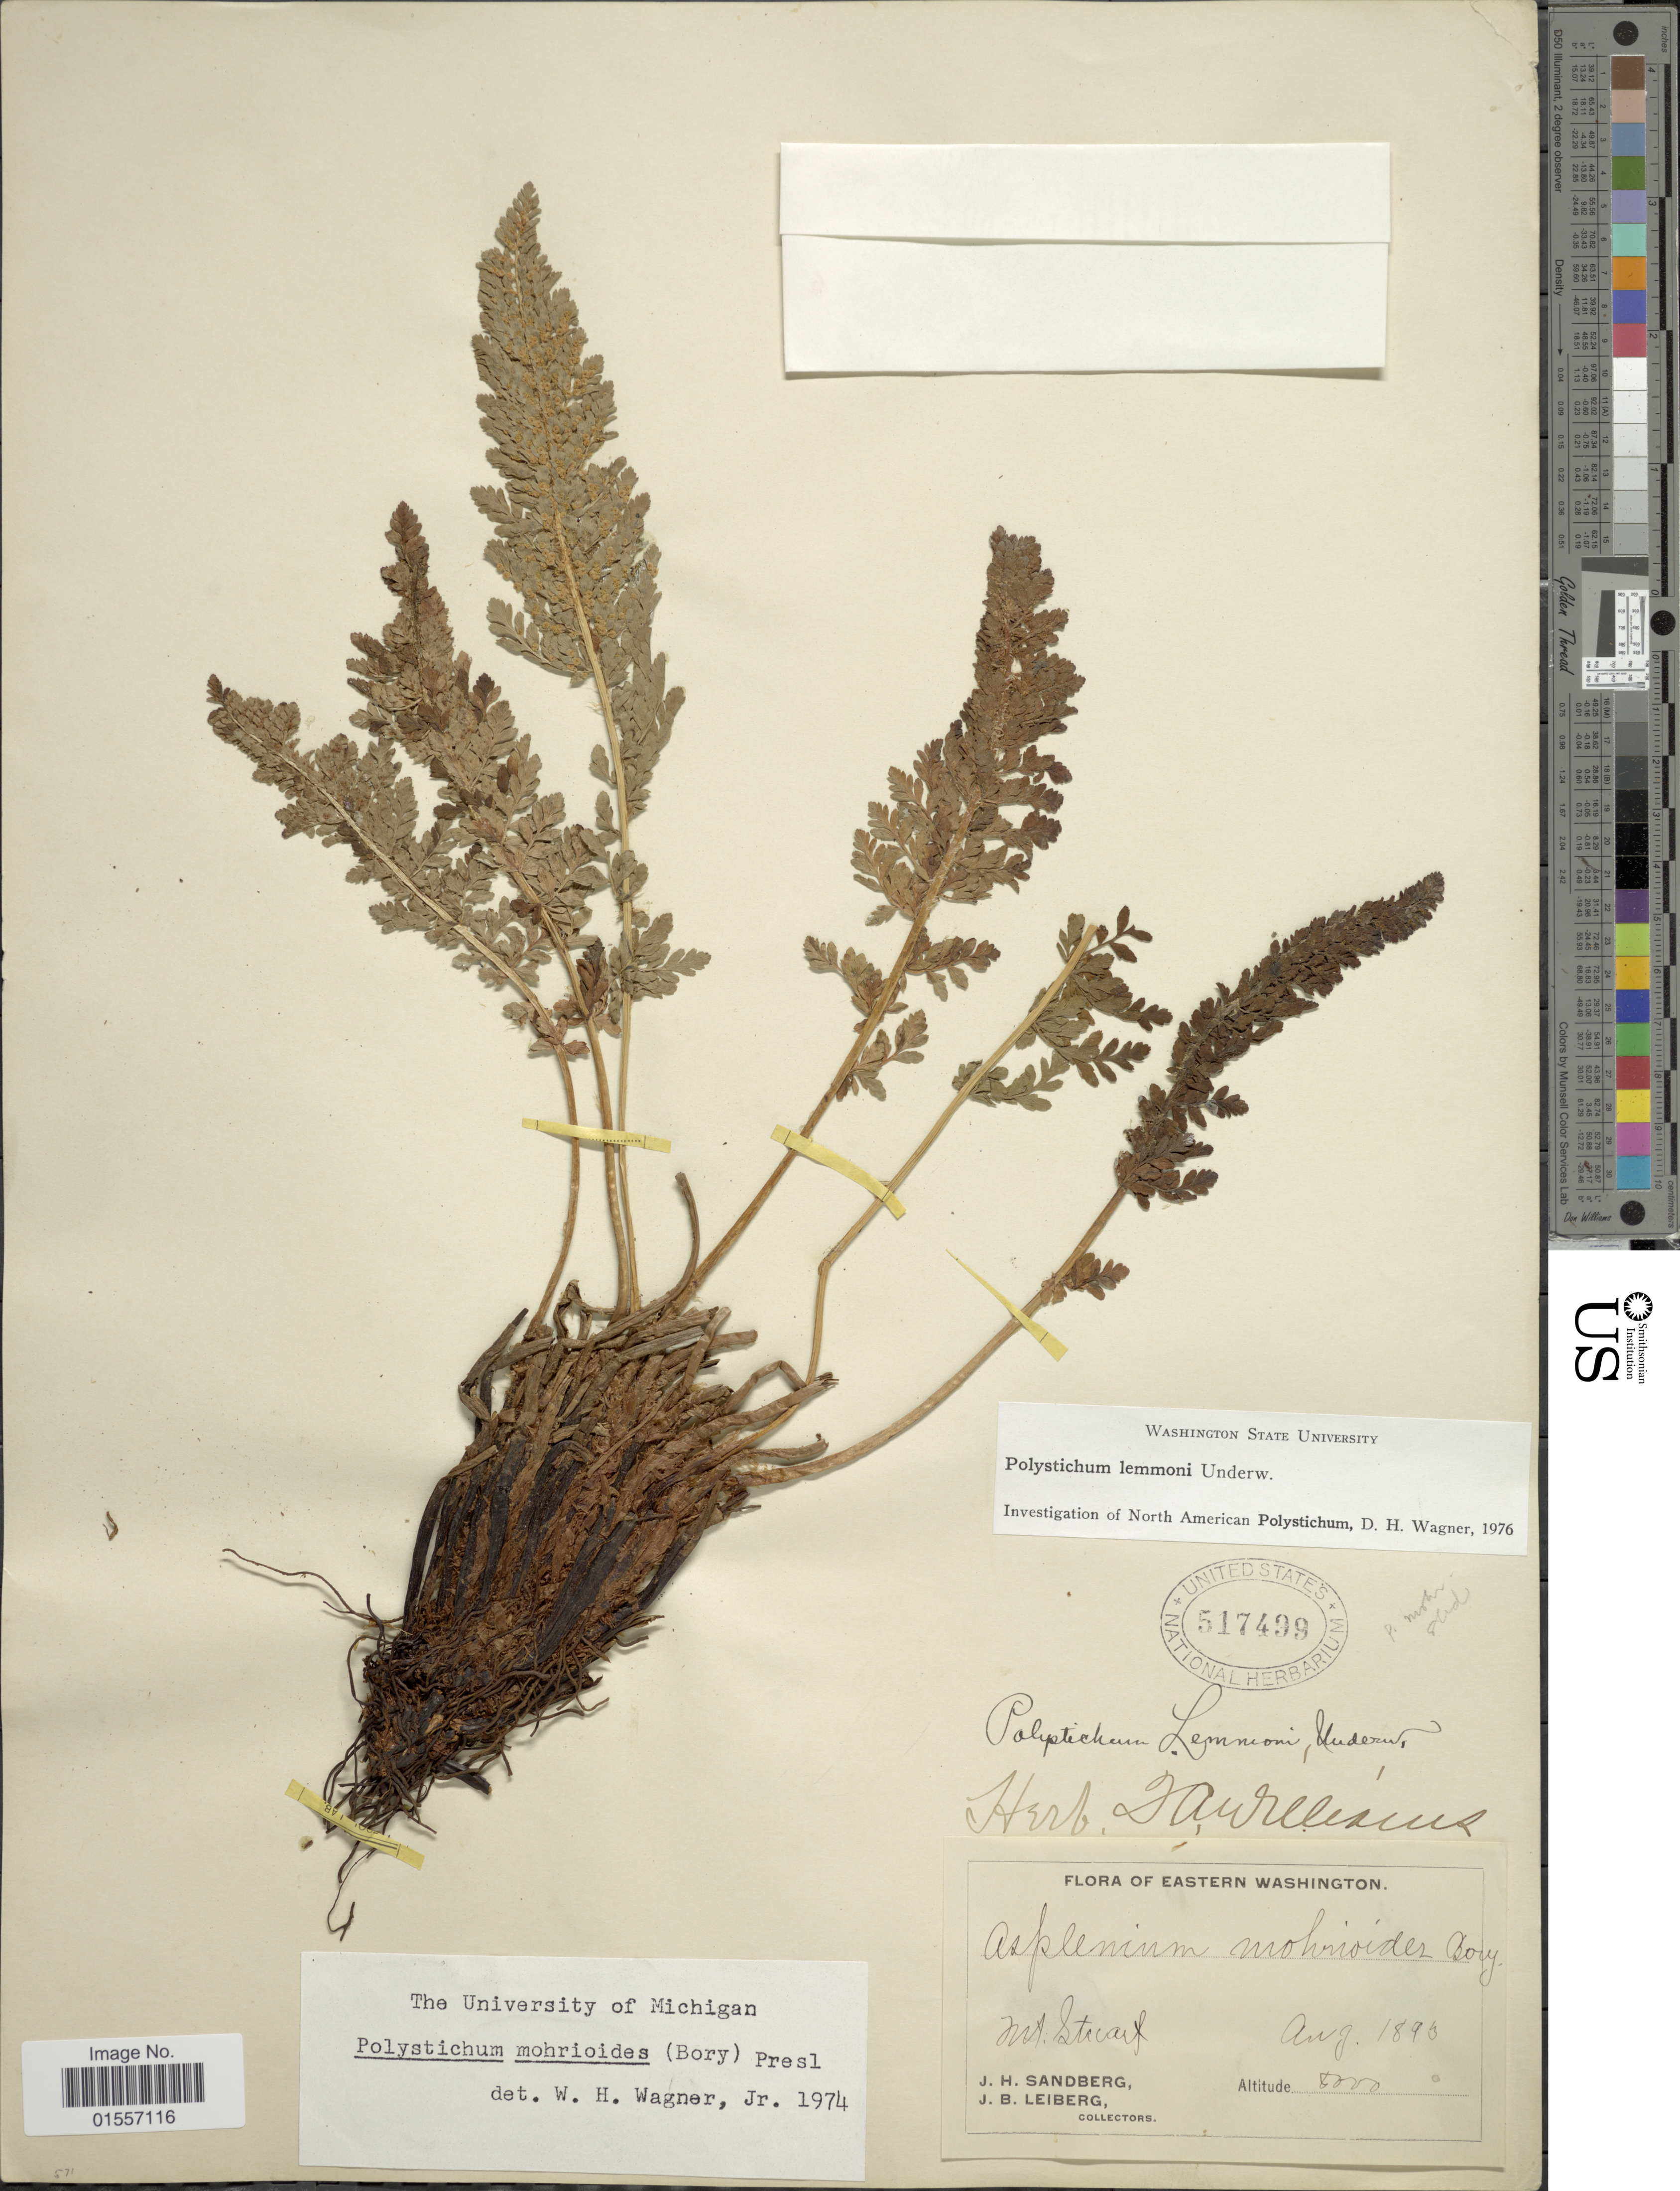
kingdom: Plantae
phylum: Tracheophyta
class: Polypodiopsida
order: Polypodiales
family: Dryopteridaceae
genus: Polystichum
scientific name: Polystichum lemmonii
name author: Underw.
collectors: J. H. Sandberg & J. B. Leiberg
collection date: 1893-08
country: United States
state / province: Washington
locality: Eastern Washington, Mt. Stuart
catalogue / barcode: US 517499